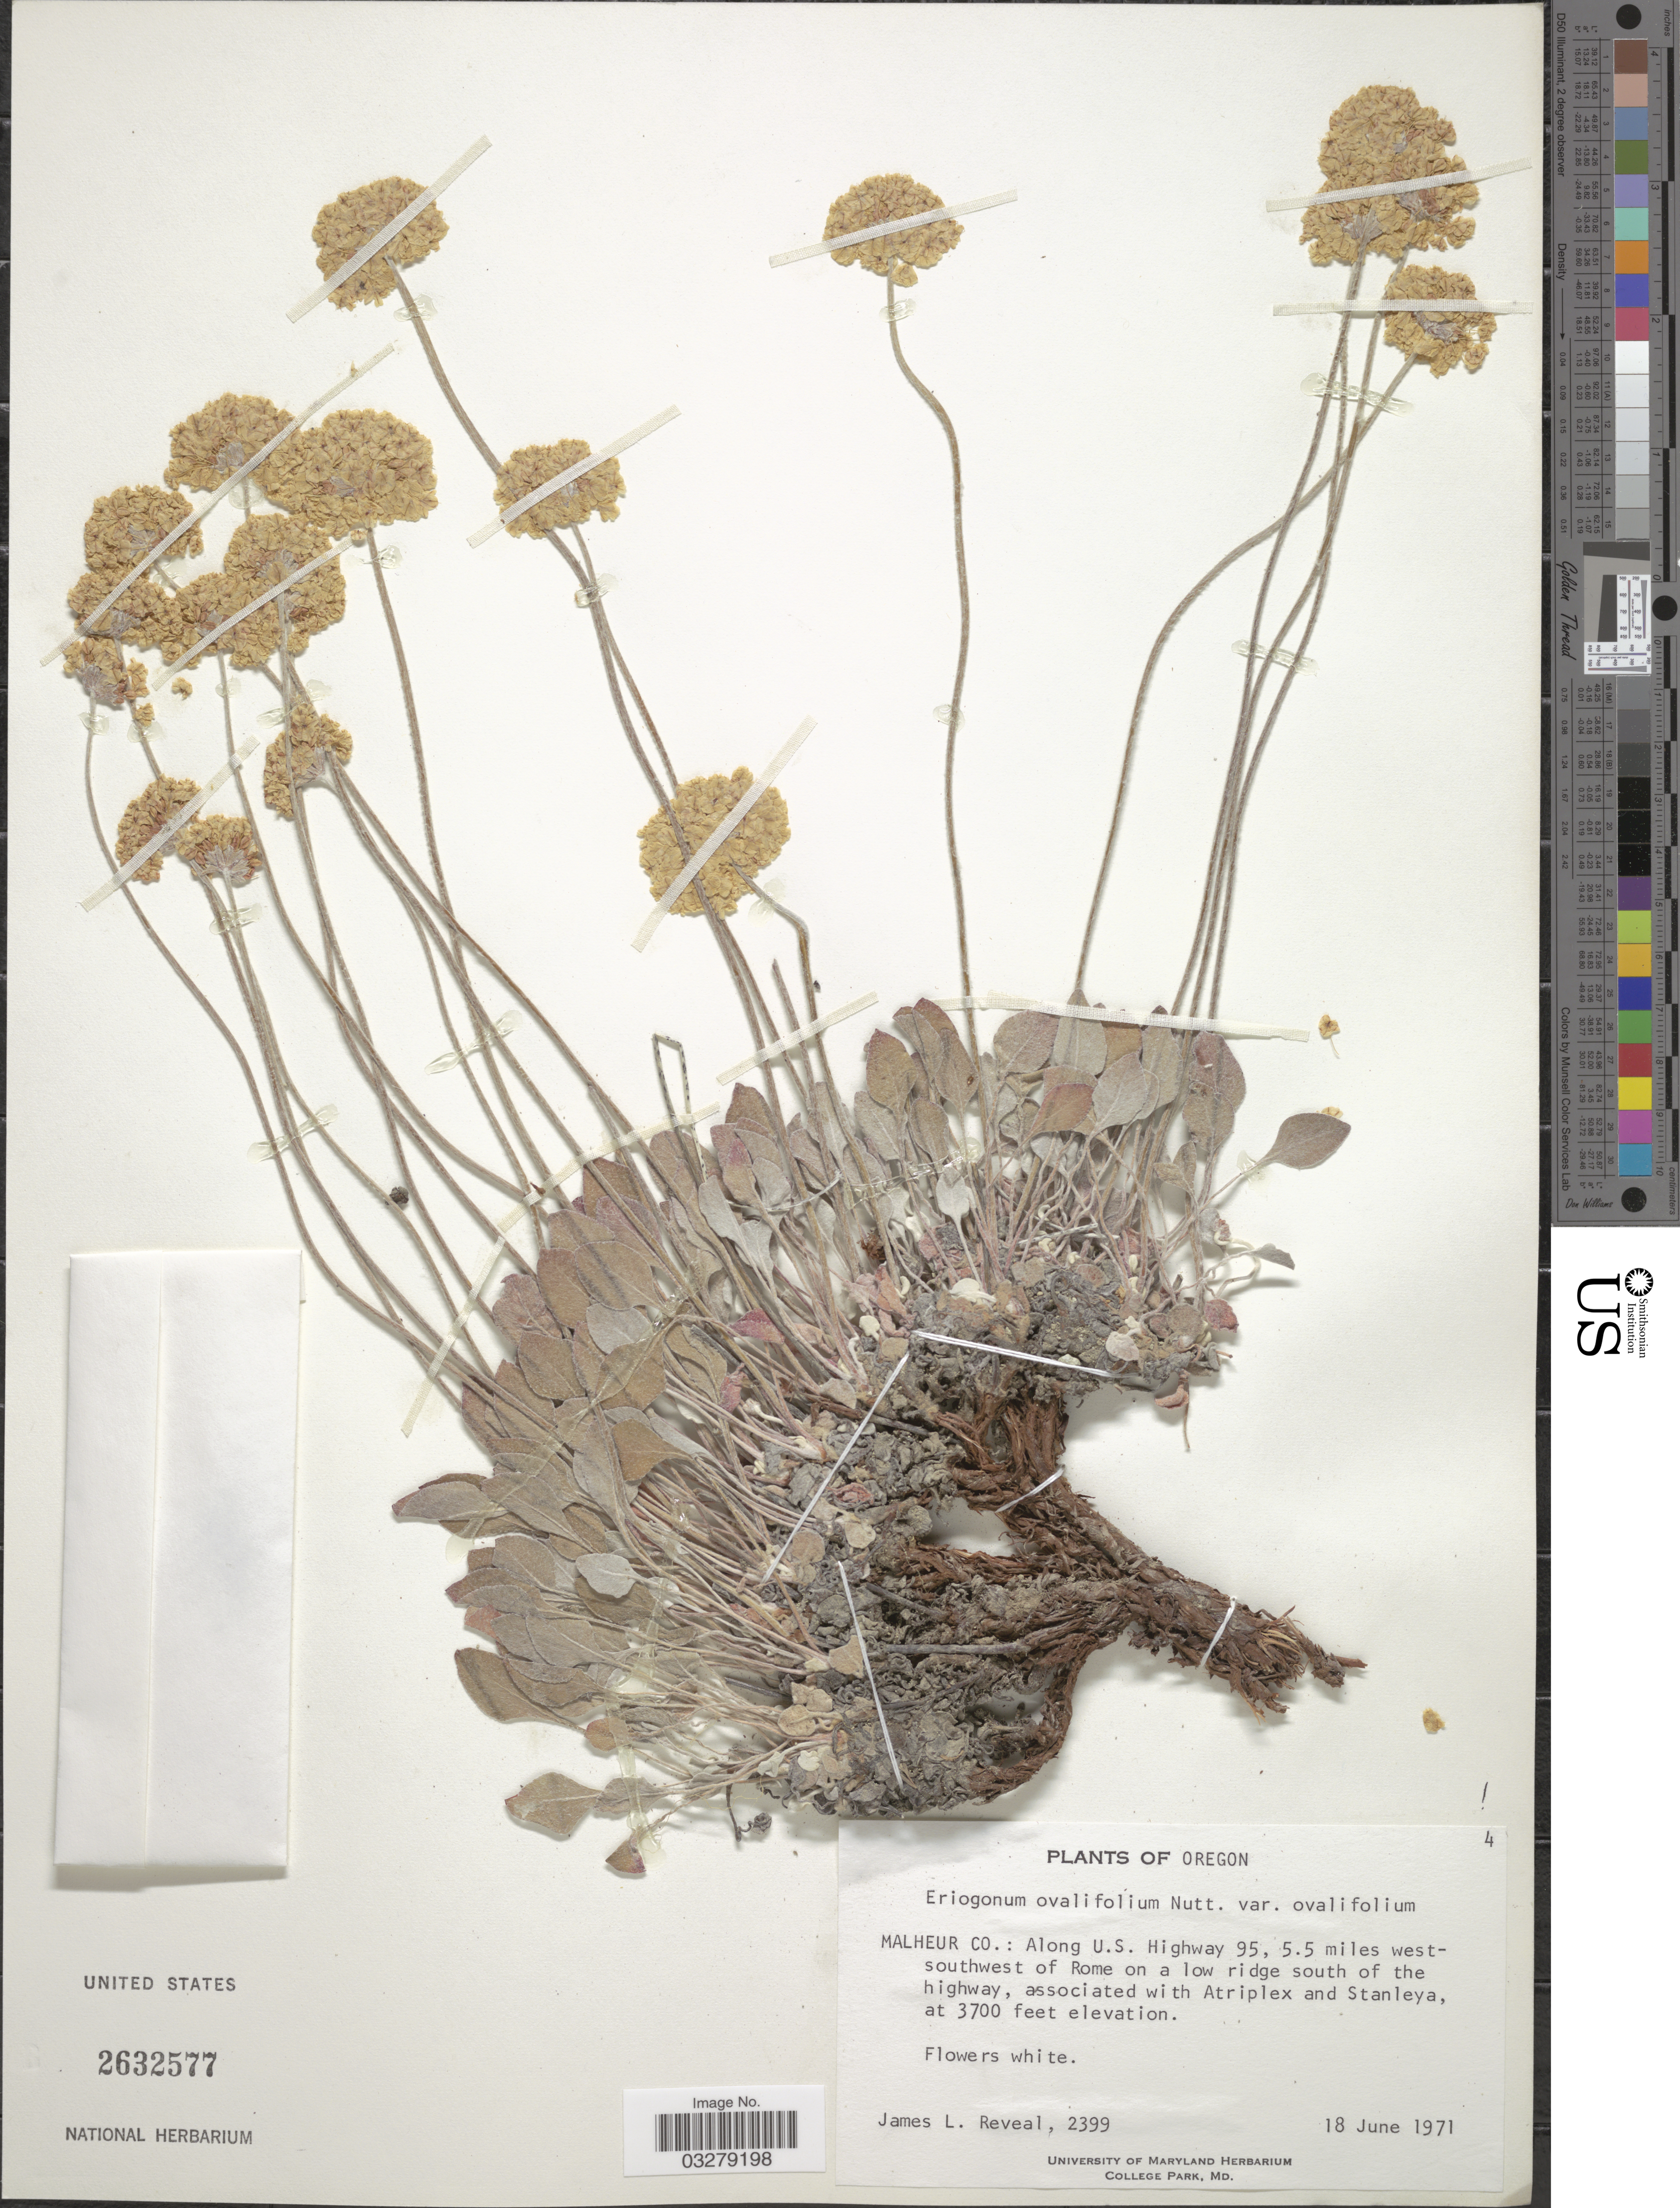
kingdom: Plantae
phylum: Tracheophyta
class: Magnoliopsida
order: Caryophyllales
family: Polygonaceae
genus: Eriogonum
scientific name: Eriogonum ovalifolium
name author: Nutt.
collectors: J. L. Reveal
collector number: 2399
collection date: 1971-06-18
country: United States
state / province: Oregon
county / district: Malheur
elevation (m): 1128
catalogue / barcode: US 2632577